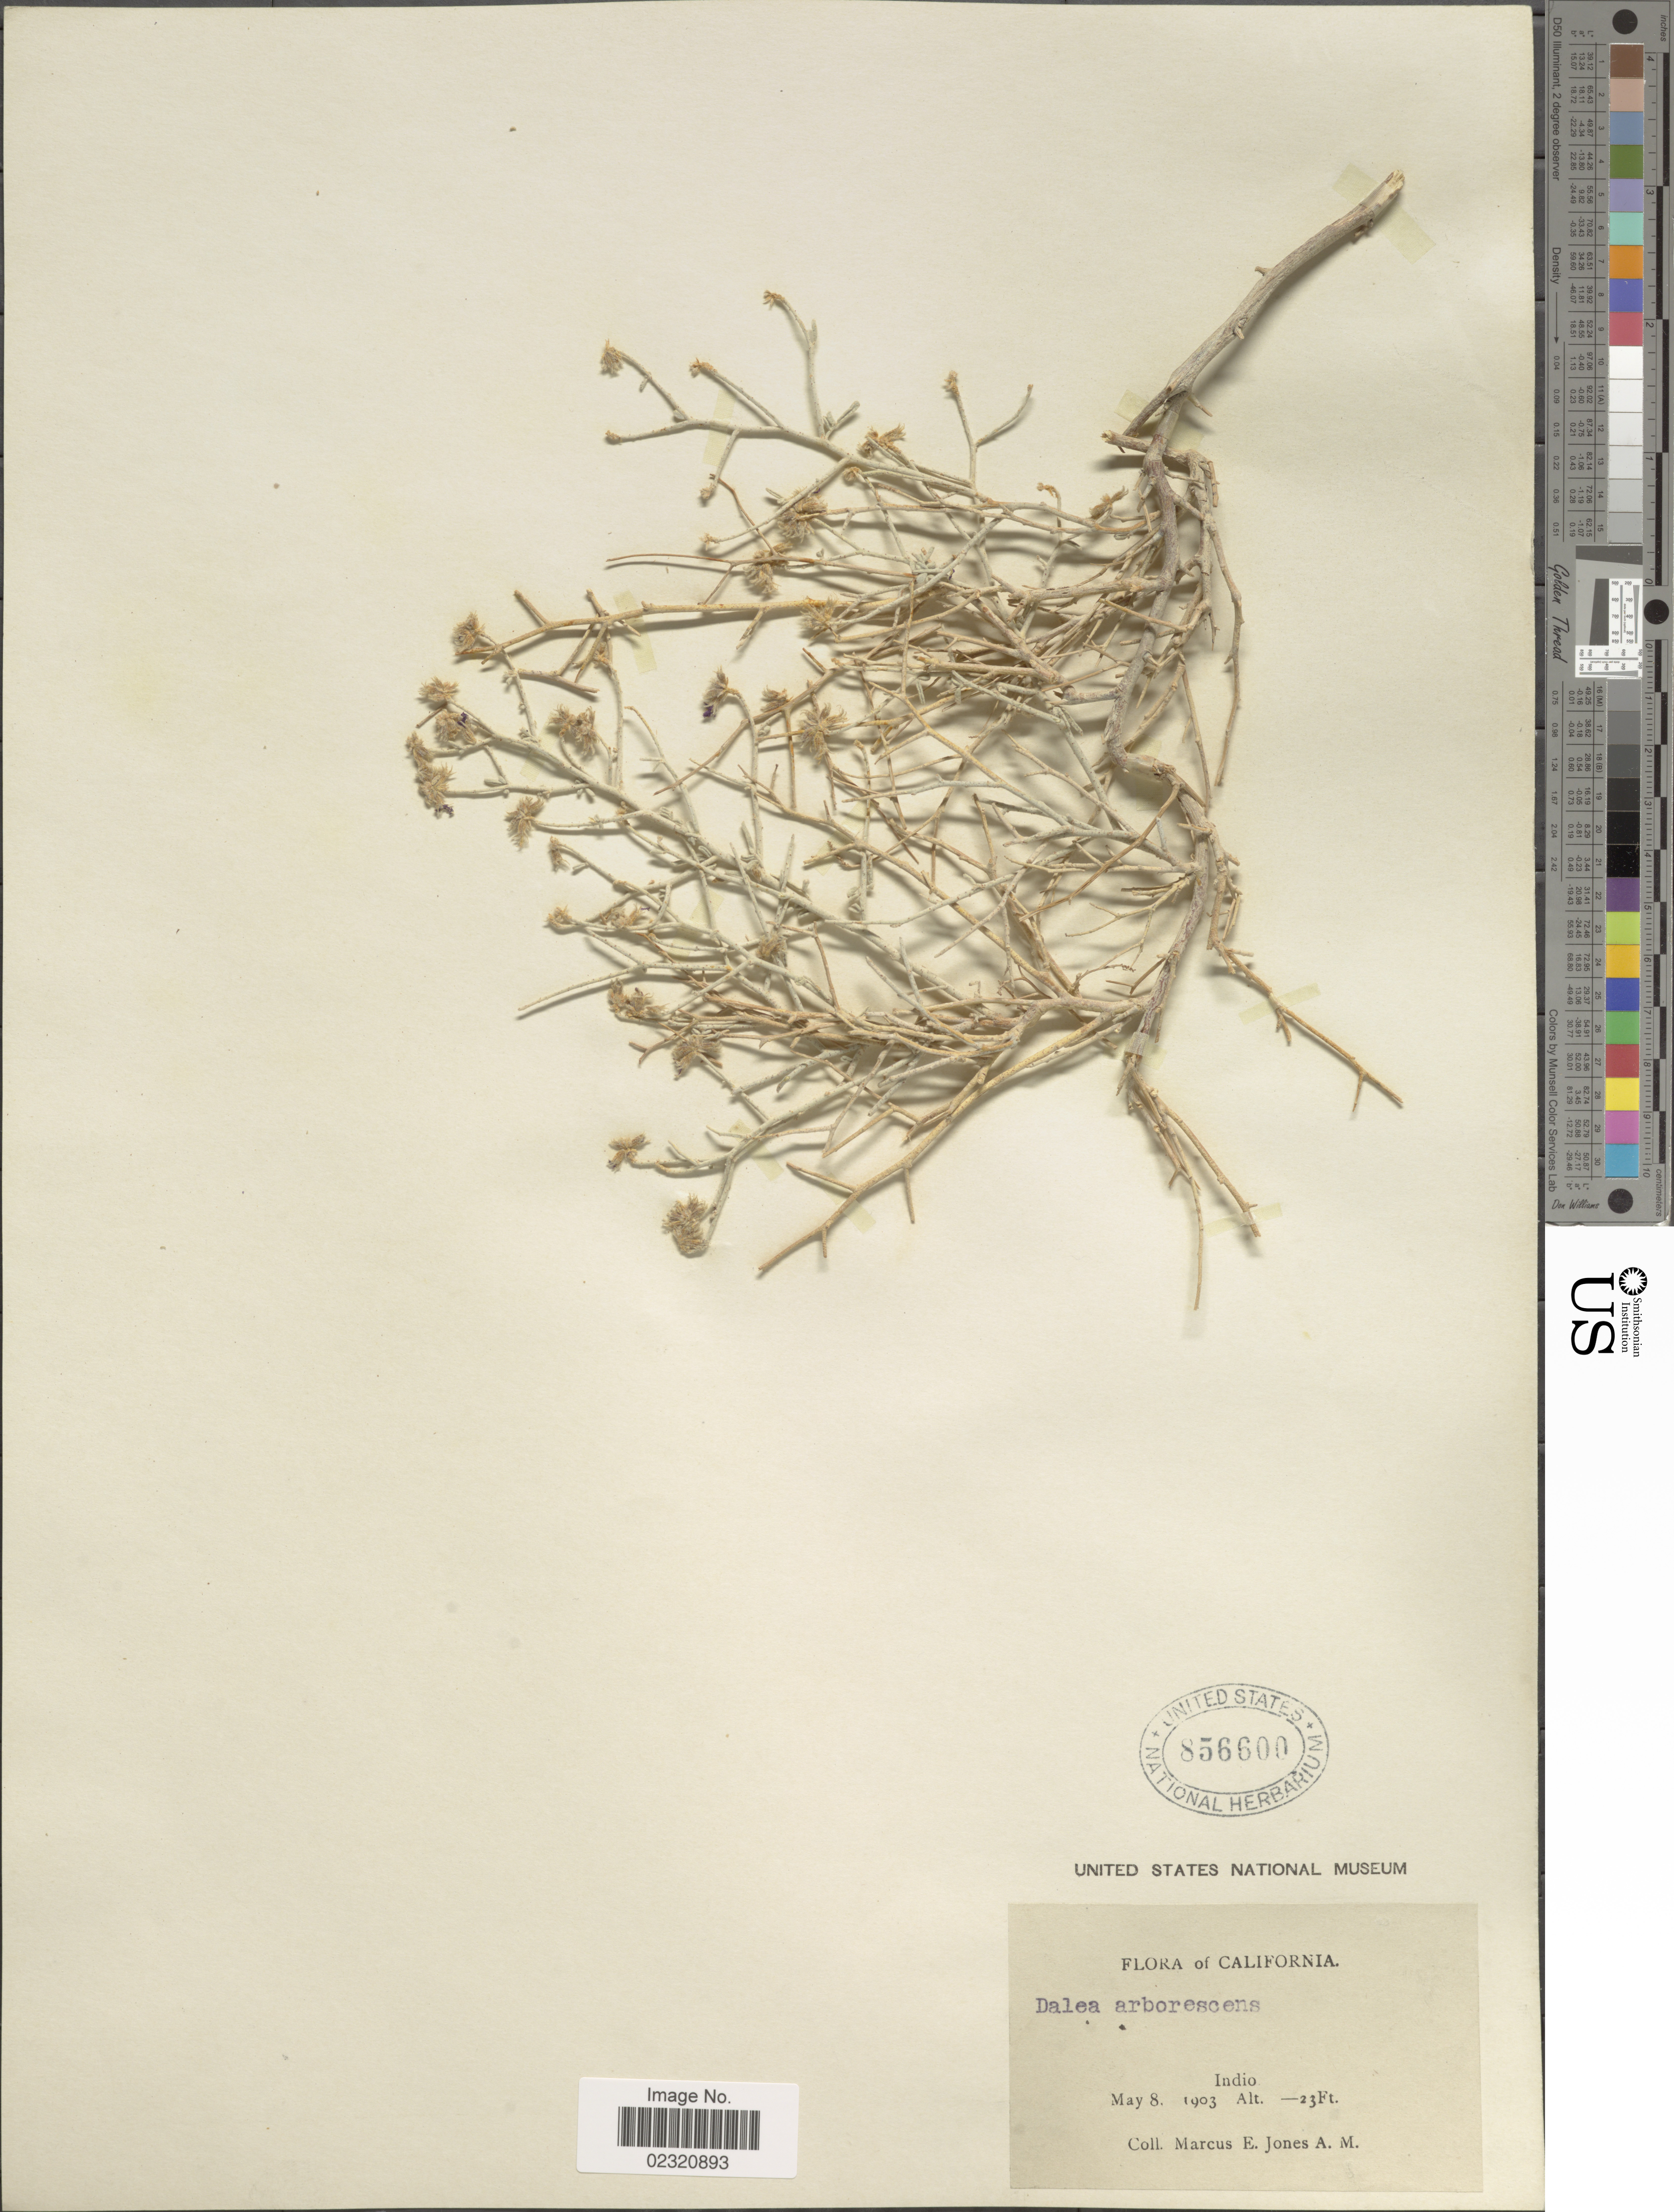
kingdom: Plantae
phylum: Tracheophyta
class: Magnoliopsida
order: Fabales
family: Fabaceae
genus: Psorothamnus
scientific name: Psorothamnus emoryi var. emoryi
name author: (A. Gray) Rydb.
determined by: Strong, M. T., (US), Smithsonian Institution - National Museum of Natural History (UNITED STATES)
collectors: M. E. Jones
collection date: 1903-05-08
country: United States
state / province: California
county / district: Riverside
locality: Indio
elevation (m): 7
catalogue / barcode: US 856600